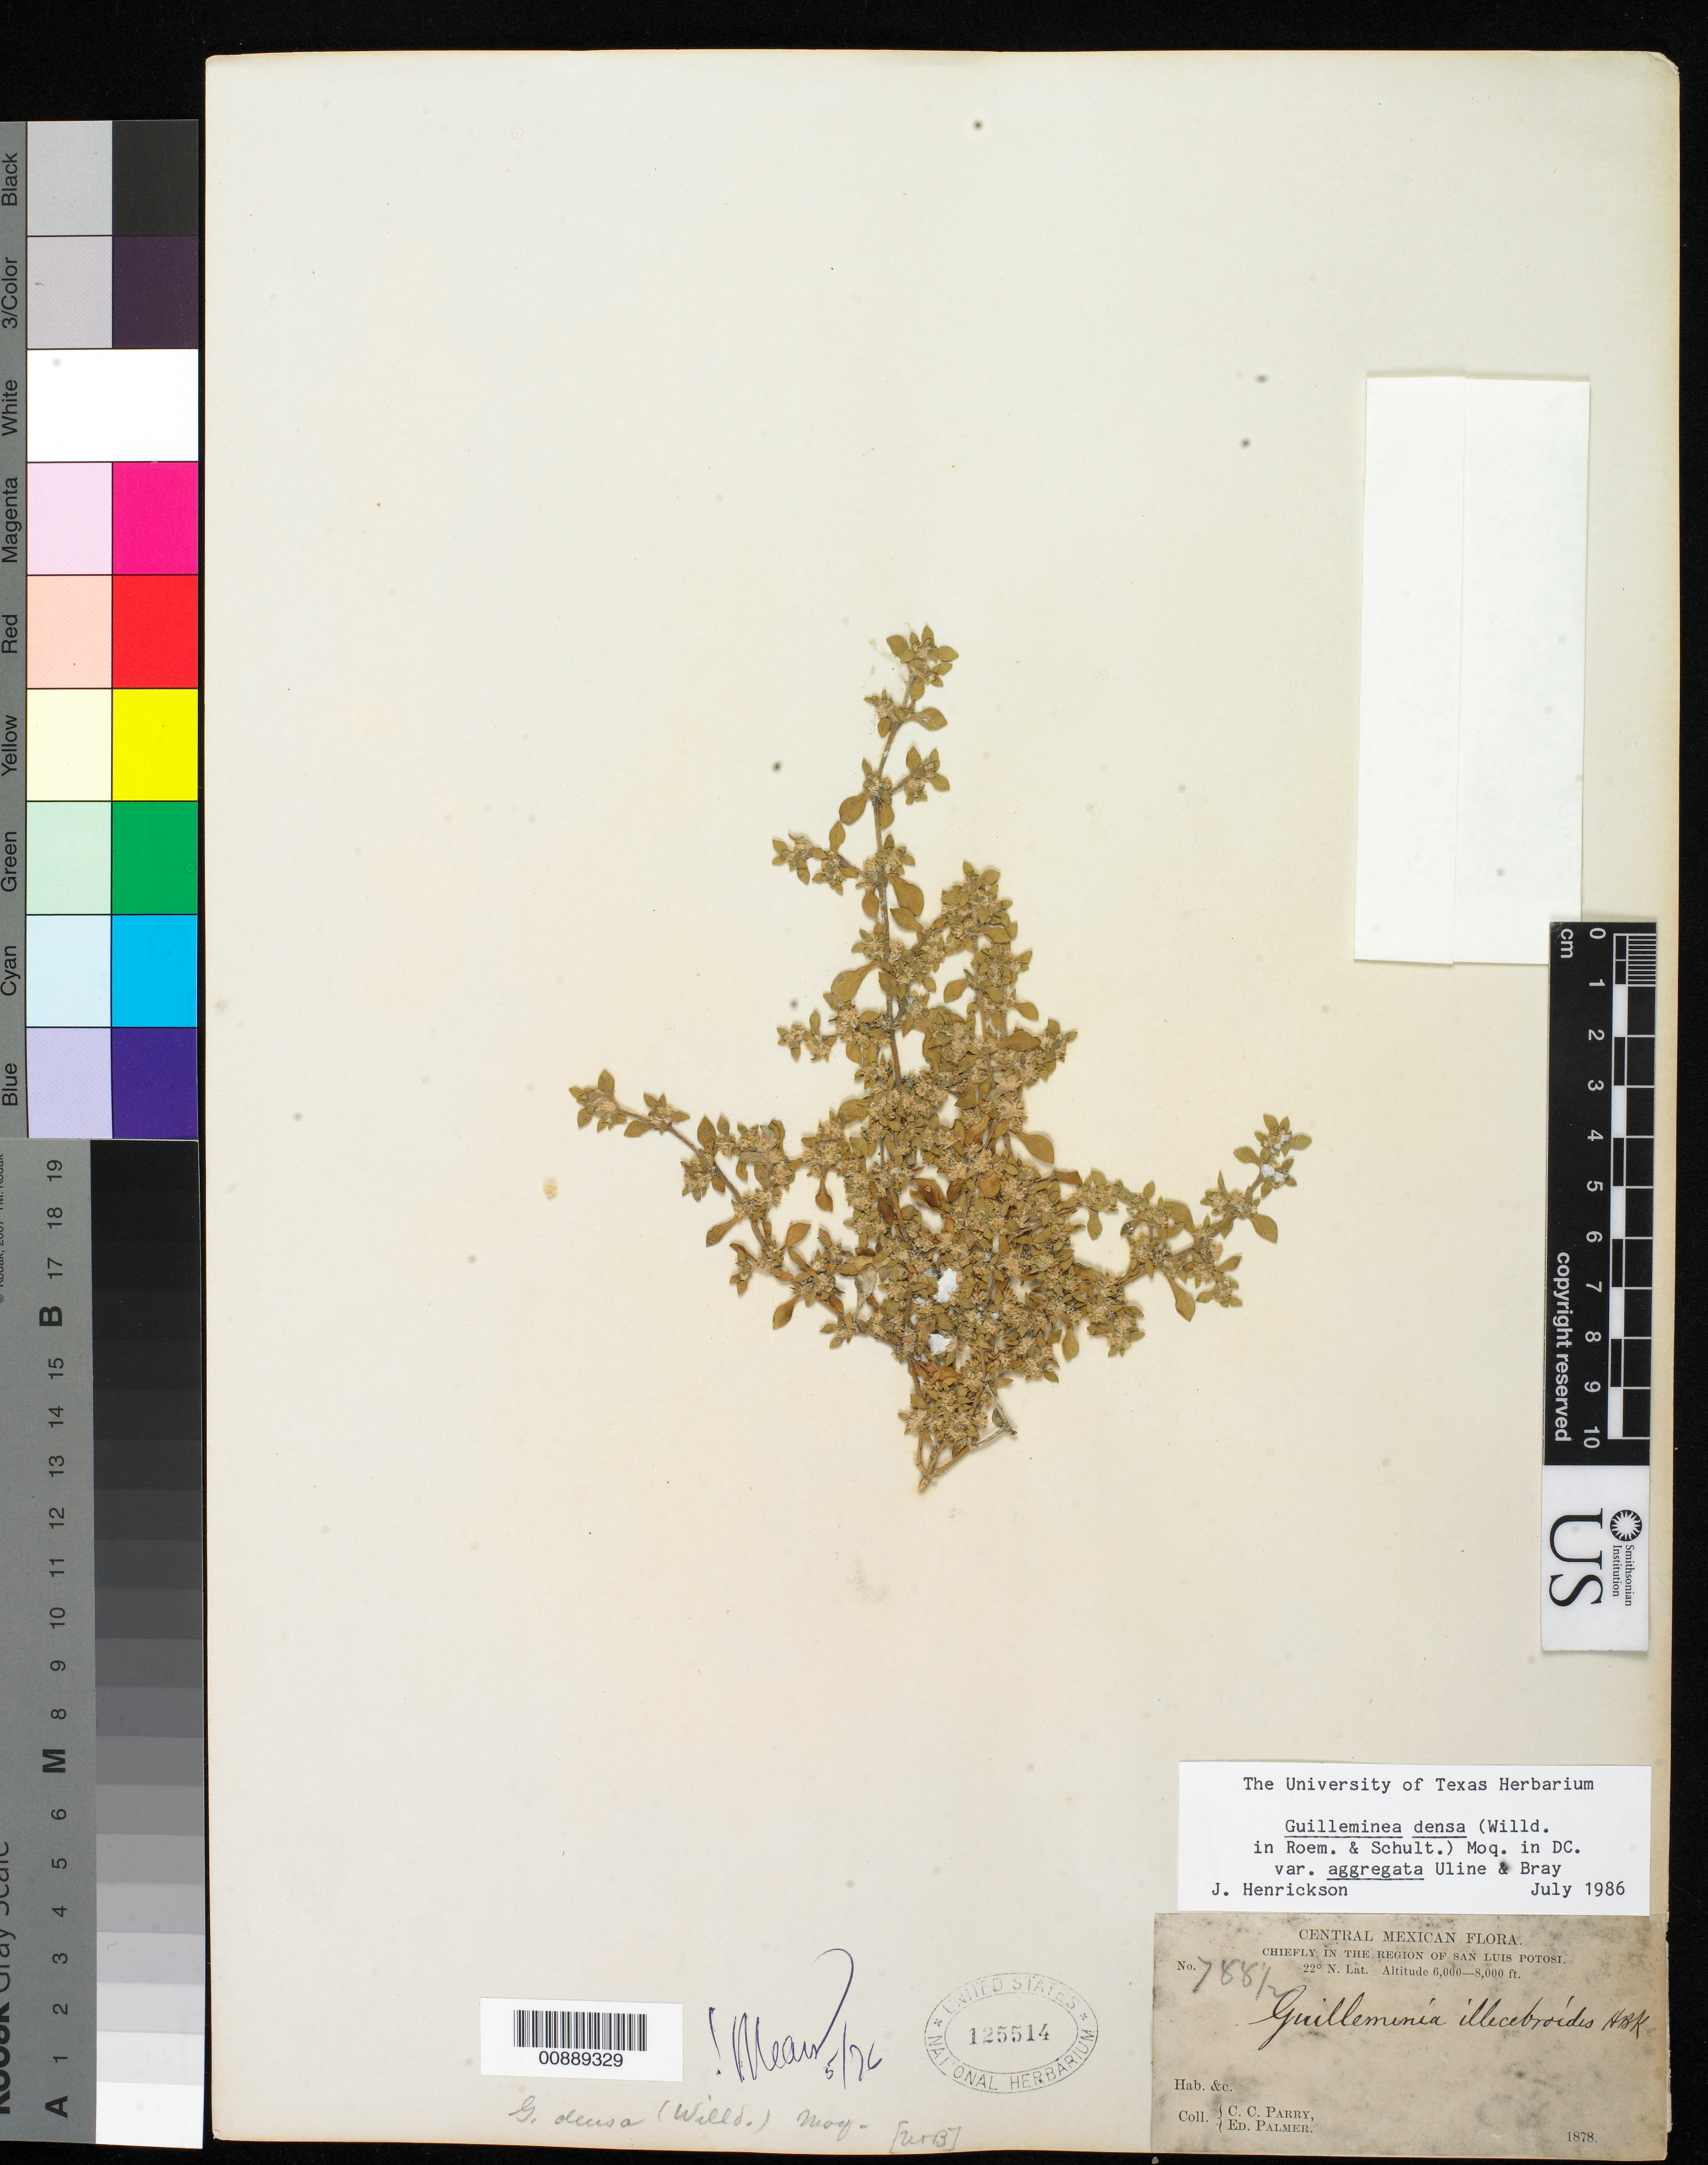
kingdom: Plantae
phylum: Tracheophyta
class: Magnoliopsida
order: Caryophyllales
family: Amaranthaceae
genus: Guilleminea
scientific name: Guilleminea densa var. aggregata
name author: Uline & W.L. Bray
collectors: C. C. Parry & E. Palmer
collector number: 7887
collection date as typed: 1878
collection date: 1878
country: Mexico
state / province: San Luis Potosí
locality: Chiefly in the region of San Luis Potosí.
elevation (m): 1829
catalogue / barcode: US 125514